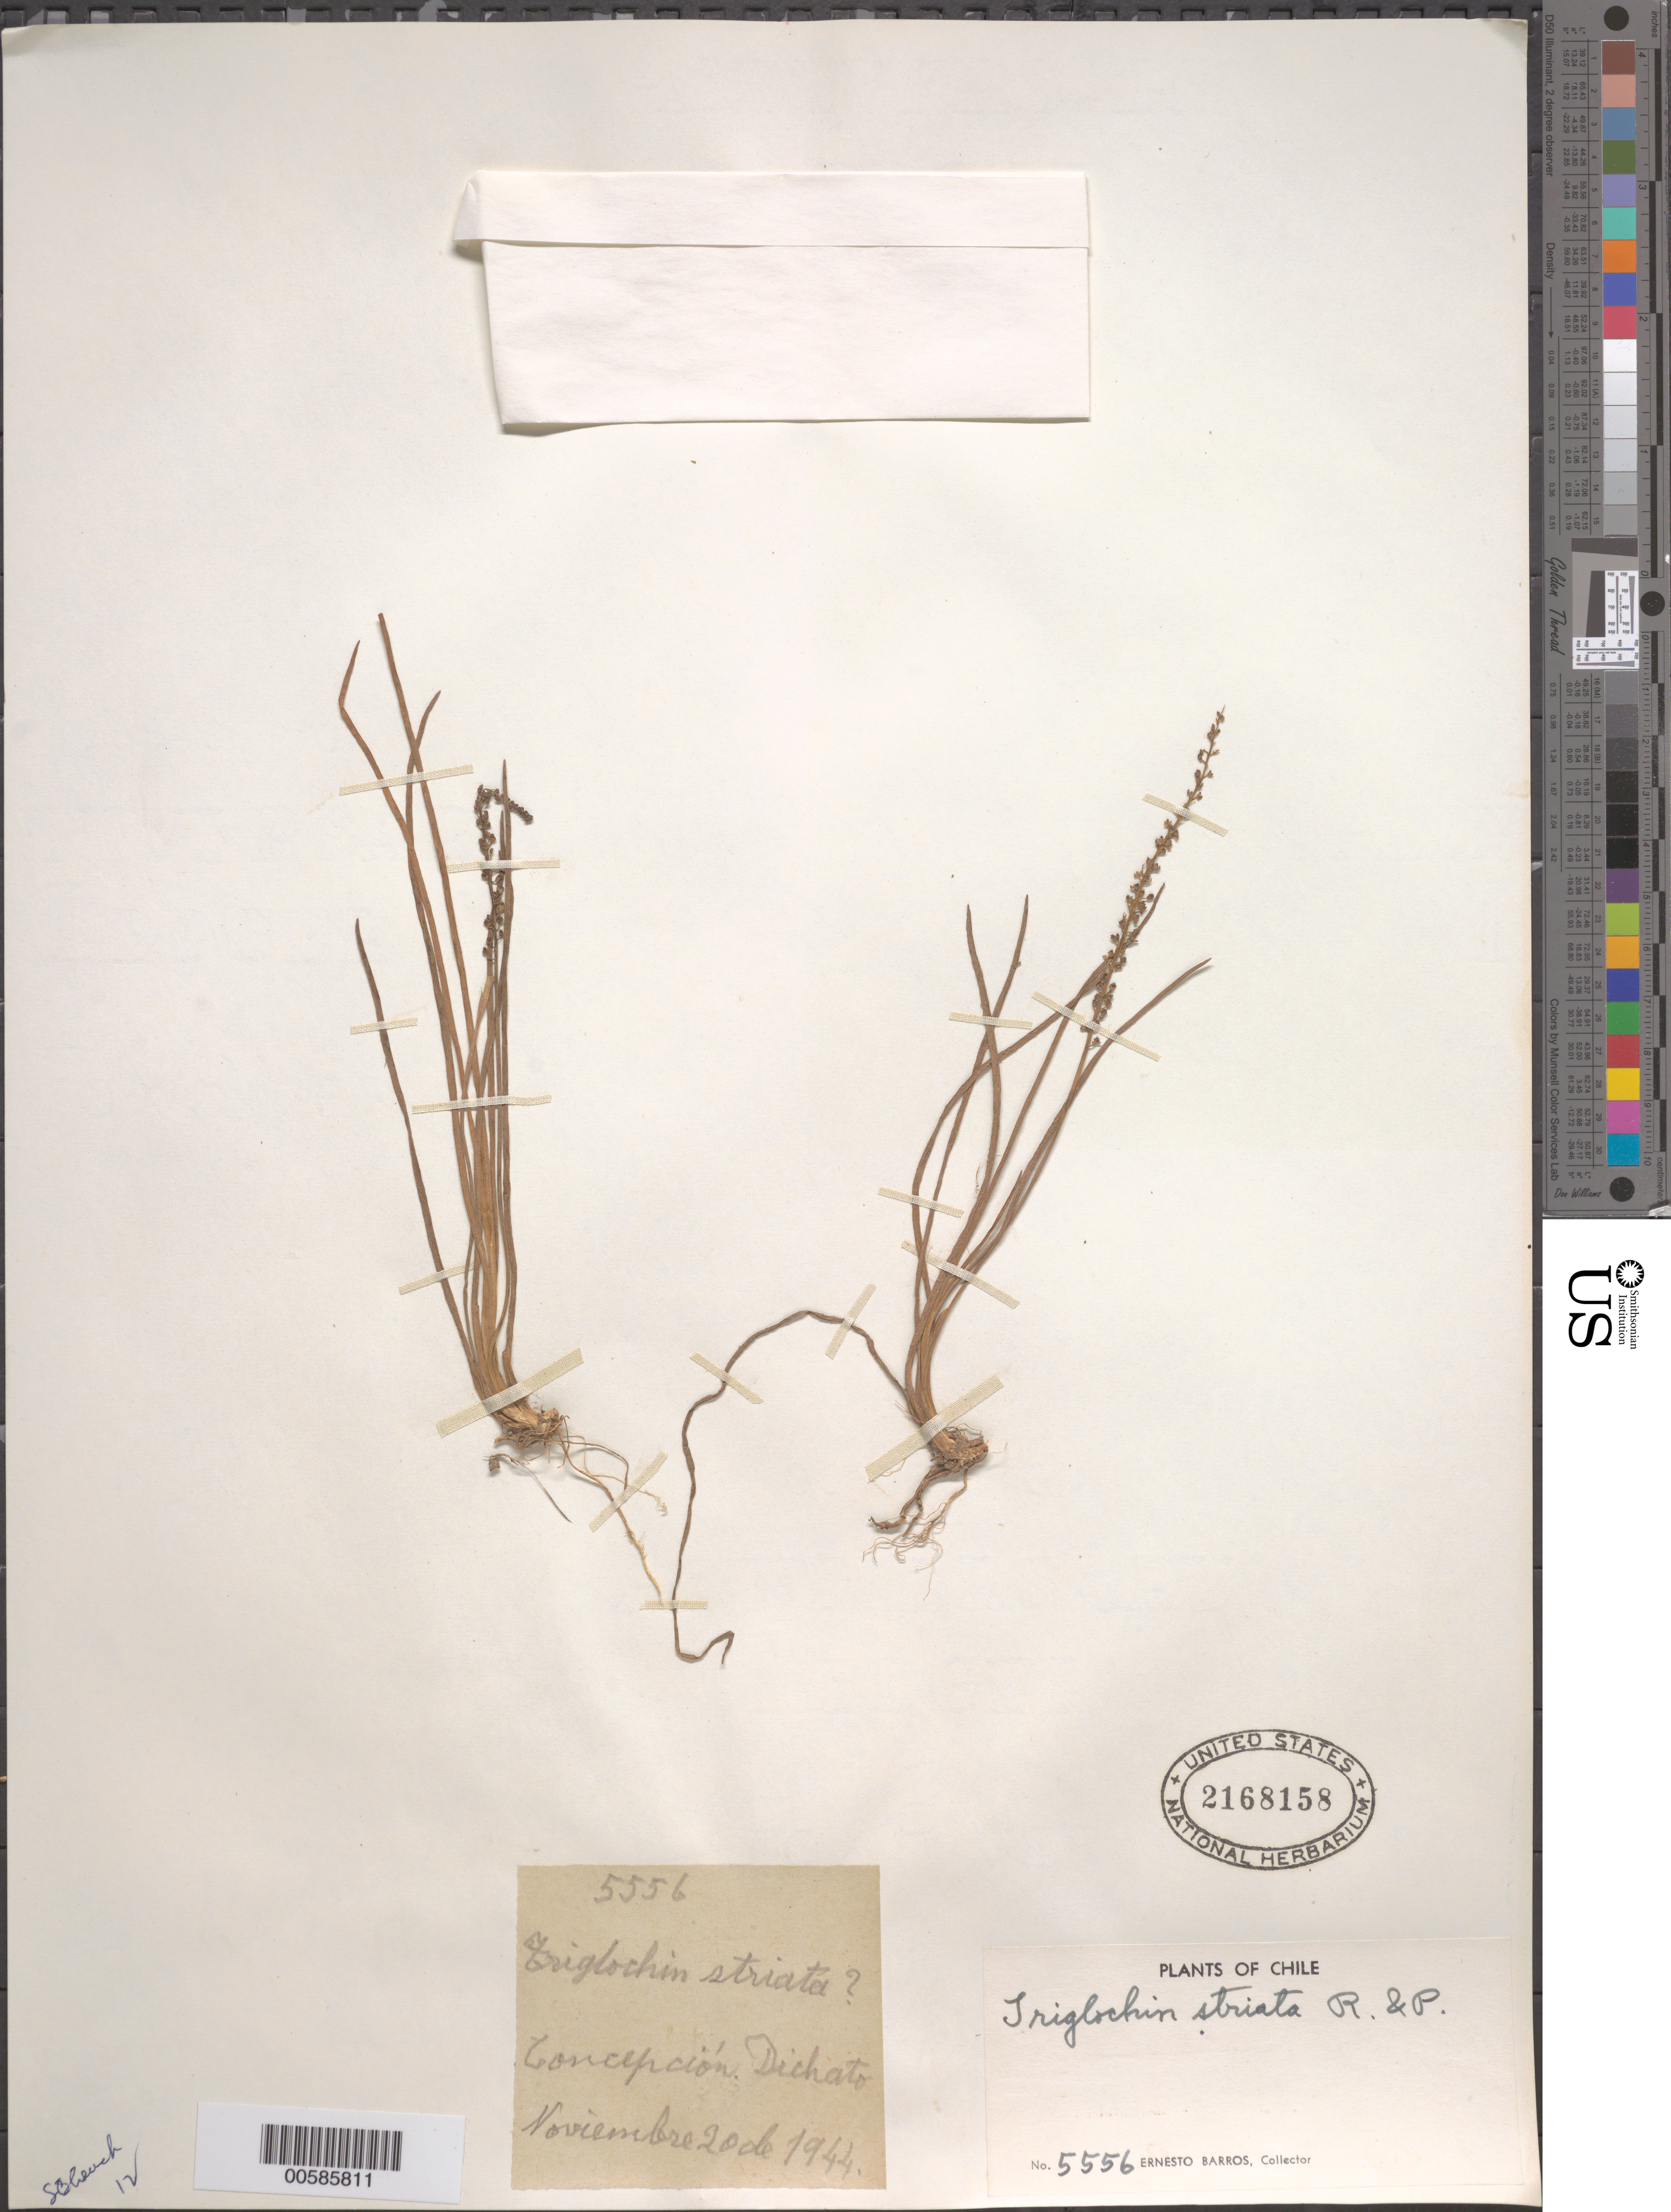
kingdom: Plantae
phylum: Tracheophyta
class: Liliopsida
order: Alismatales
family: Juncaginaceae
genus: Triglochin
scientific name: Triglochin striata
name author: Ruiz & Pav.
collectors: E. Barros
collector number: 5556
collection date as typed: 20 Nov 1944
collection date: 1944-11-20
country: Chile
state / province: Bio-Bío (VIII)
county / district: Concepción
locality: Dichato [In former Concepción Province]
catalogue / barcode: US 2168158